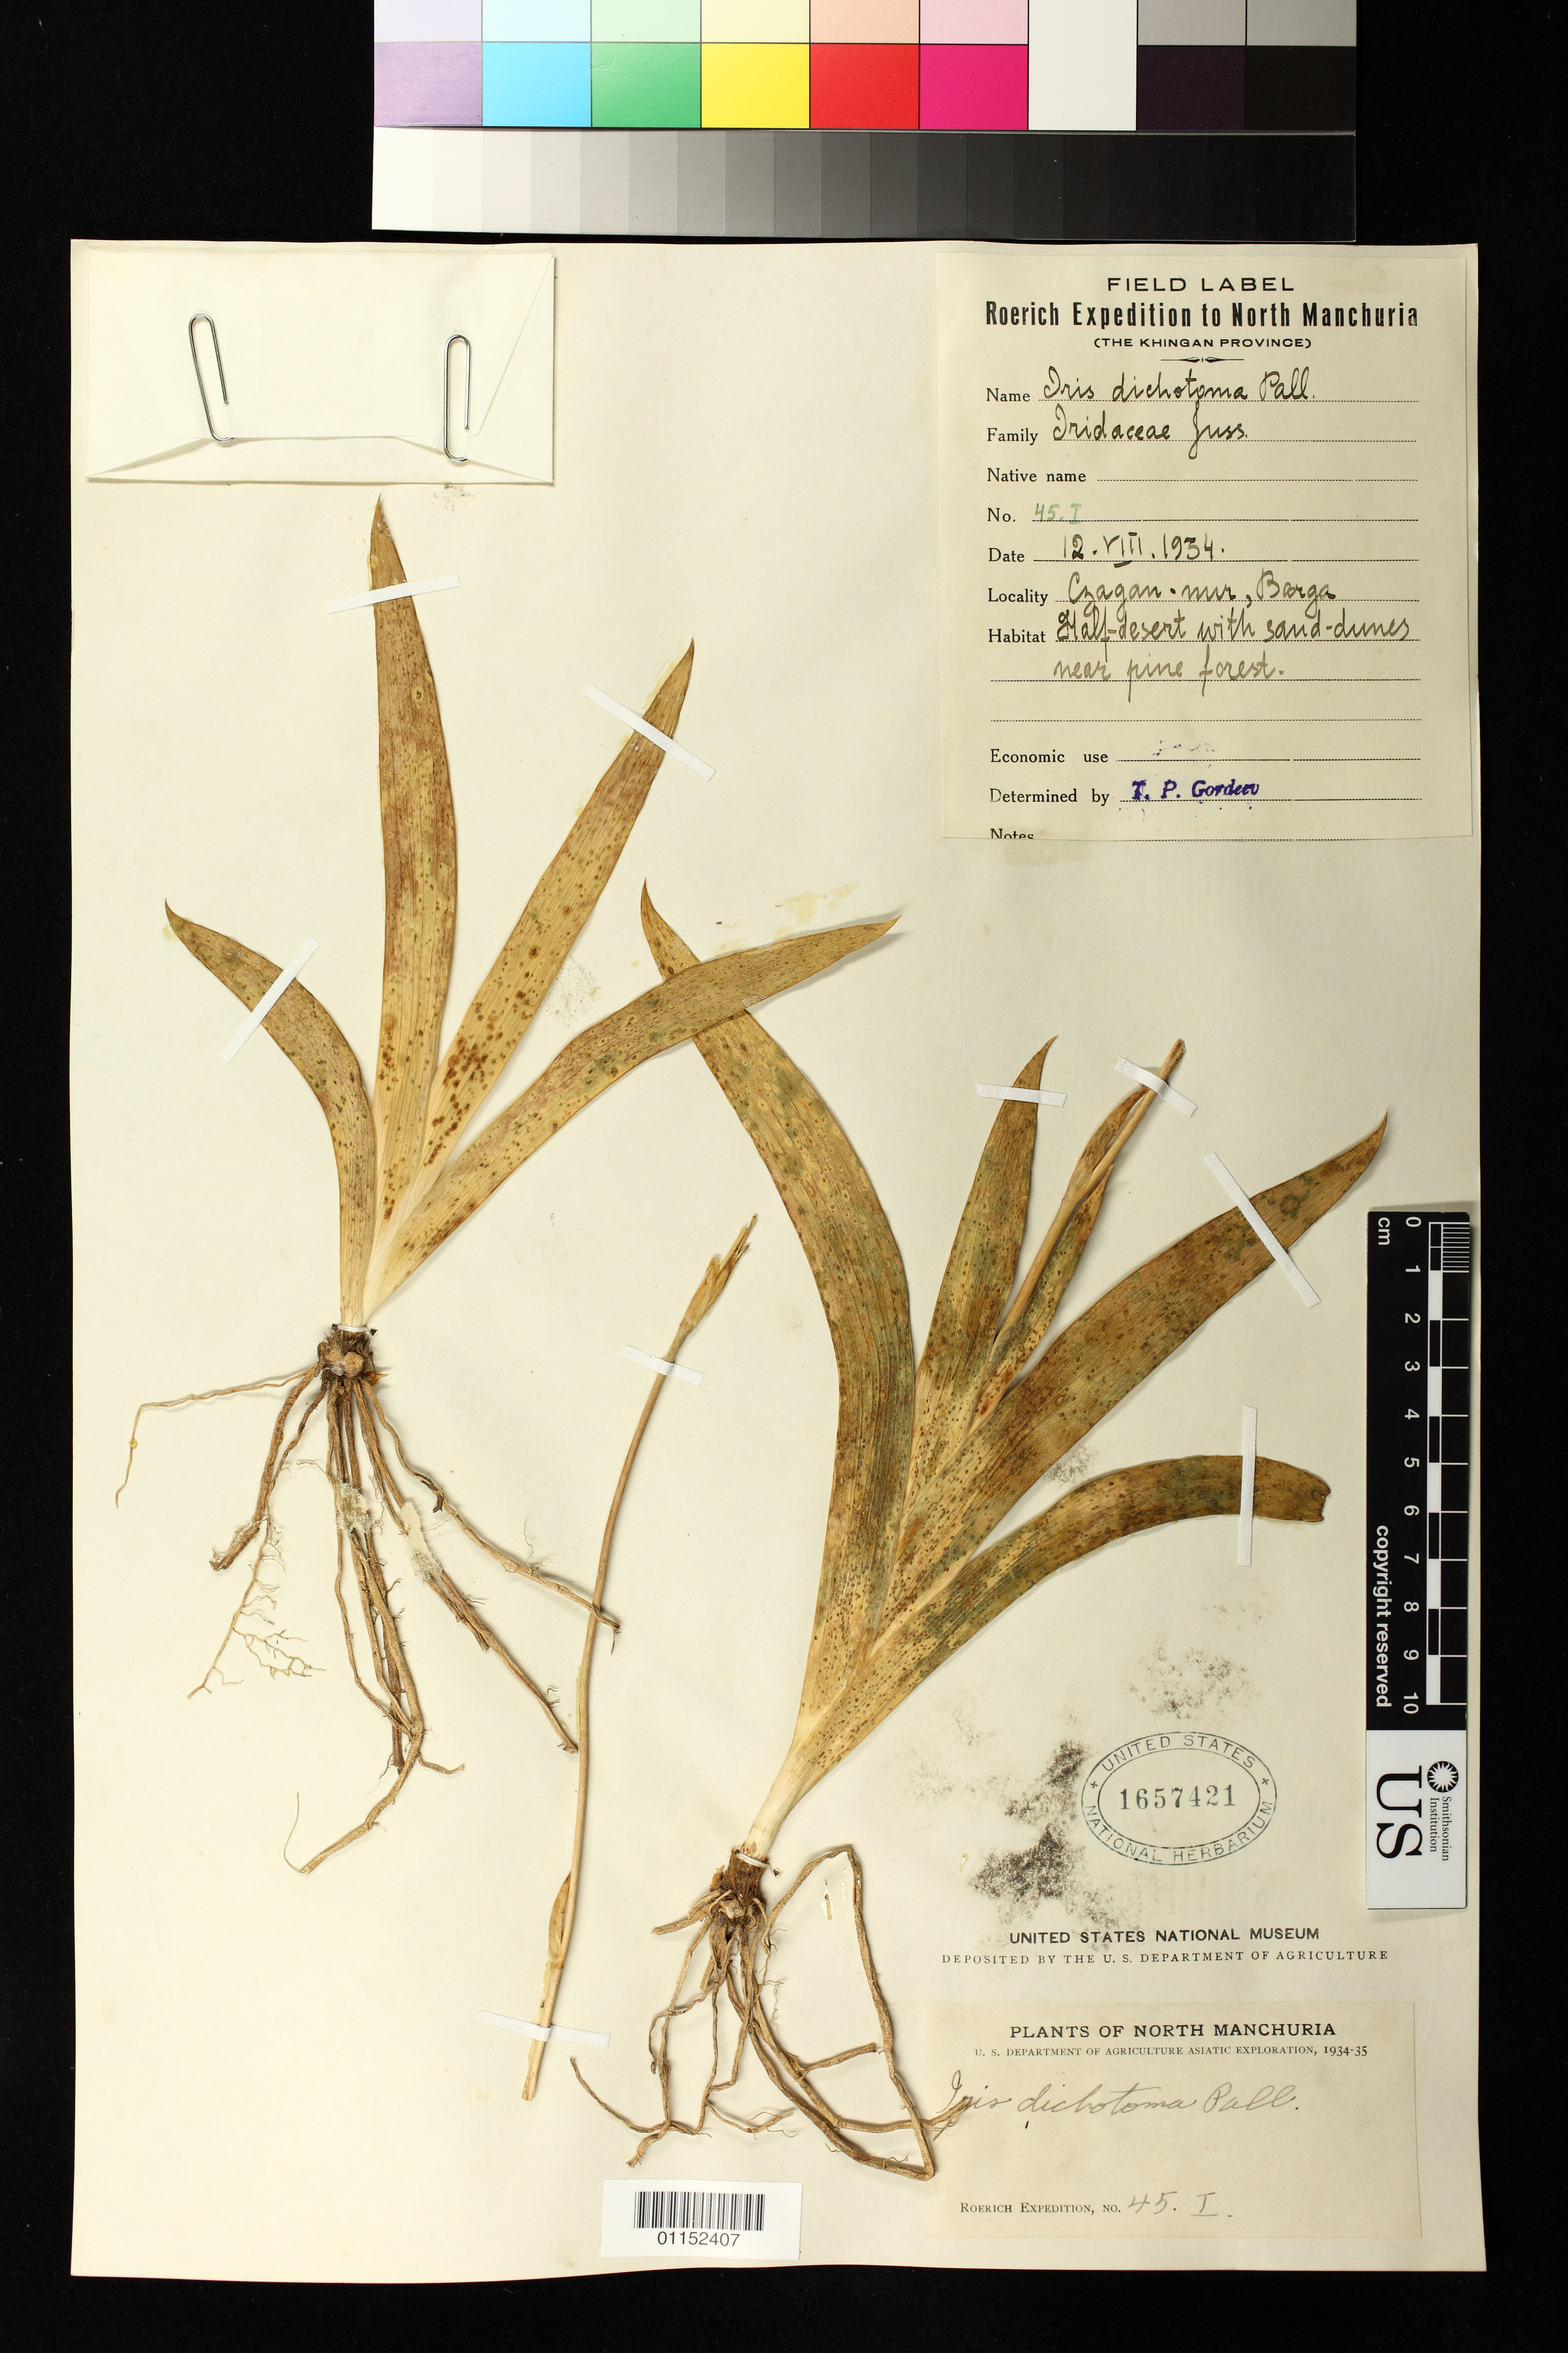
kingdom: Plantae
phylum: Tracheophyta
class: Liliopsida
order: Asparagales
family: Iridaceae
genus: Iris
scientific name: Iris dichotoma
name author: Pall.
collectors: -. Roerich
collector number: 45.I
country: China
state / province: Nei Monggol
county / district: Chahar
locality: Czagan-nur, Barga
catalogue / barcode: US 1657421